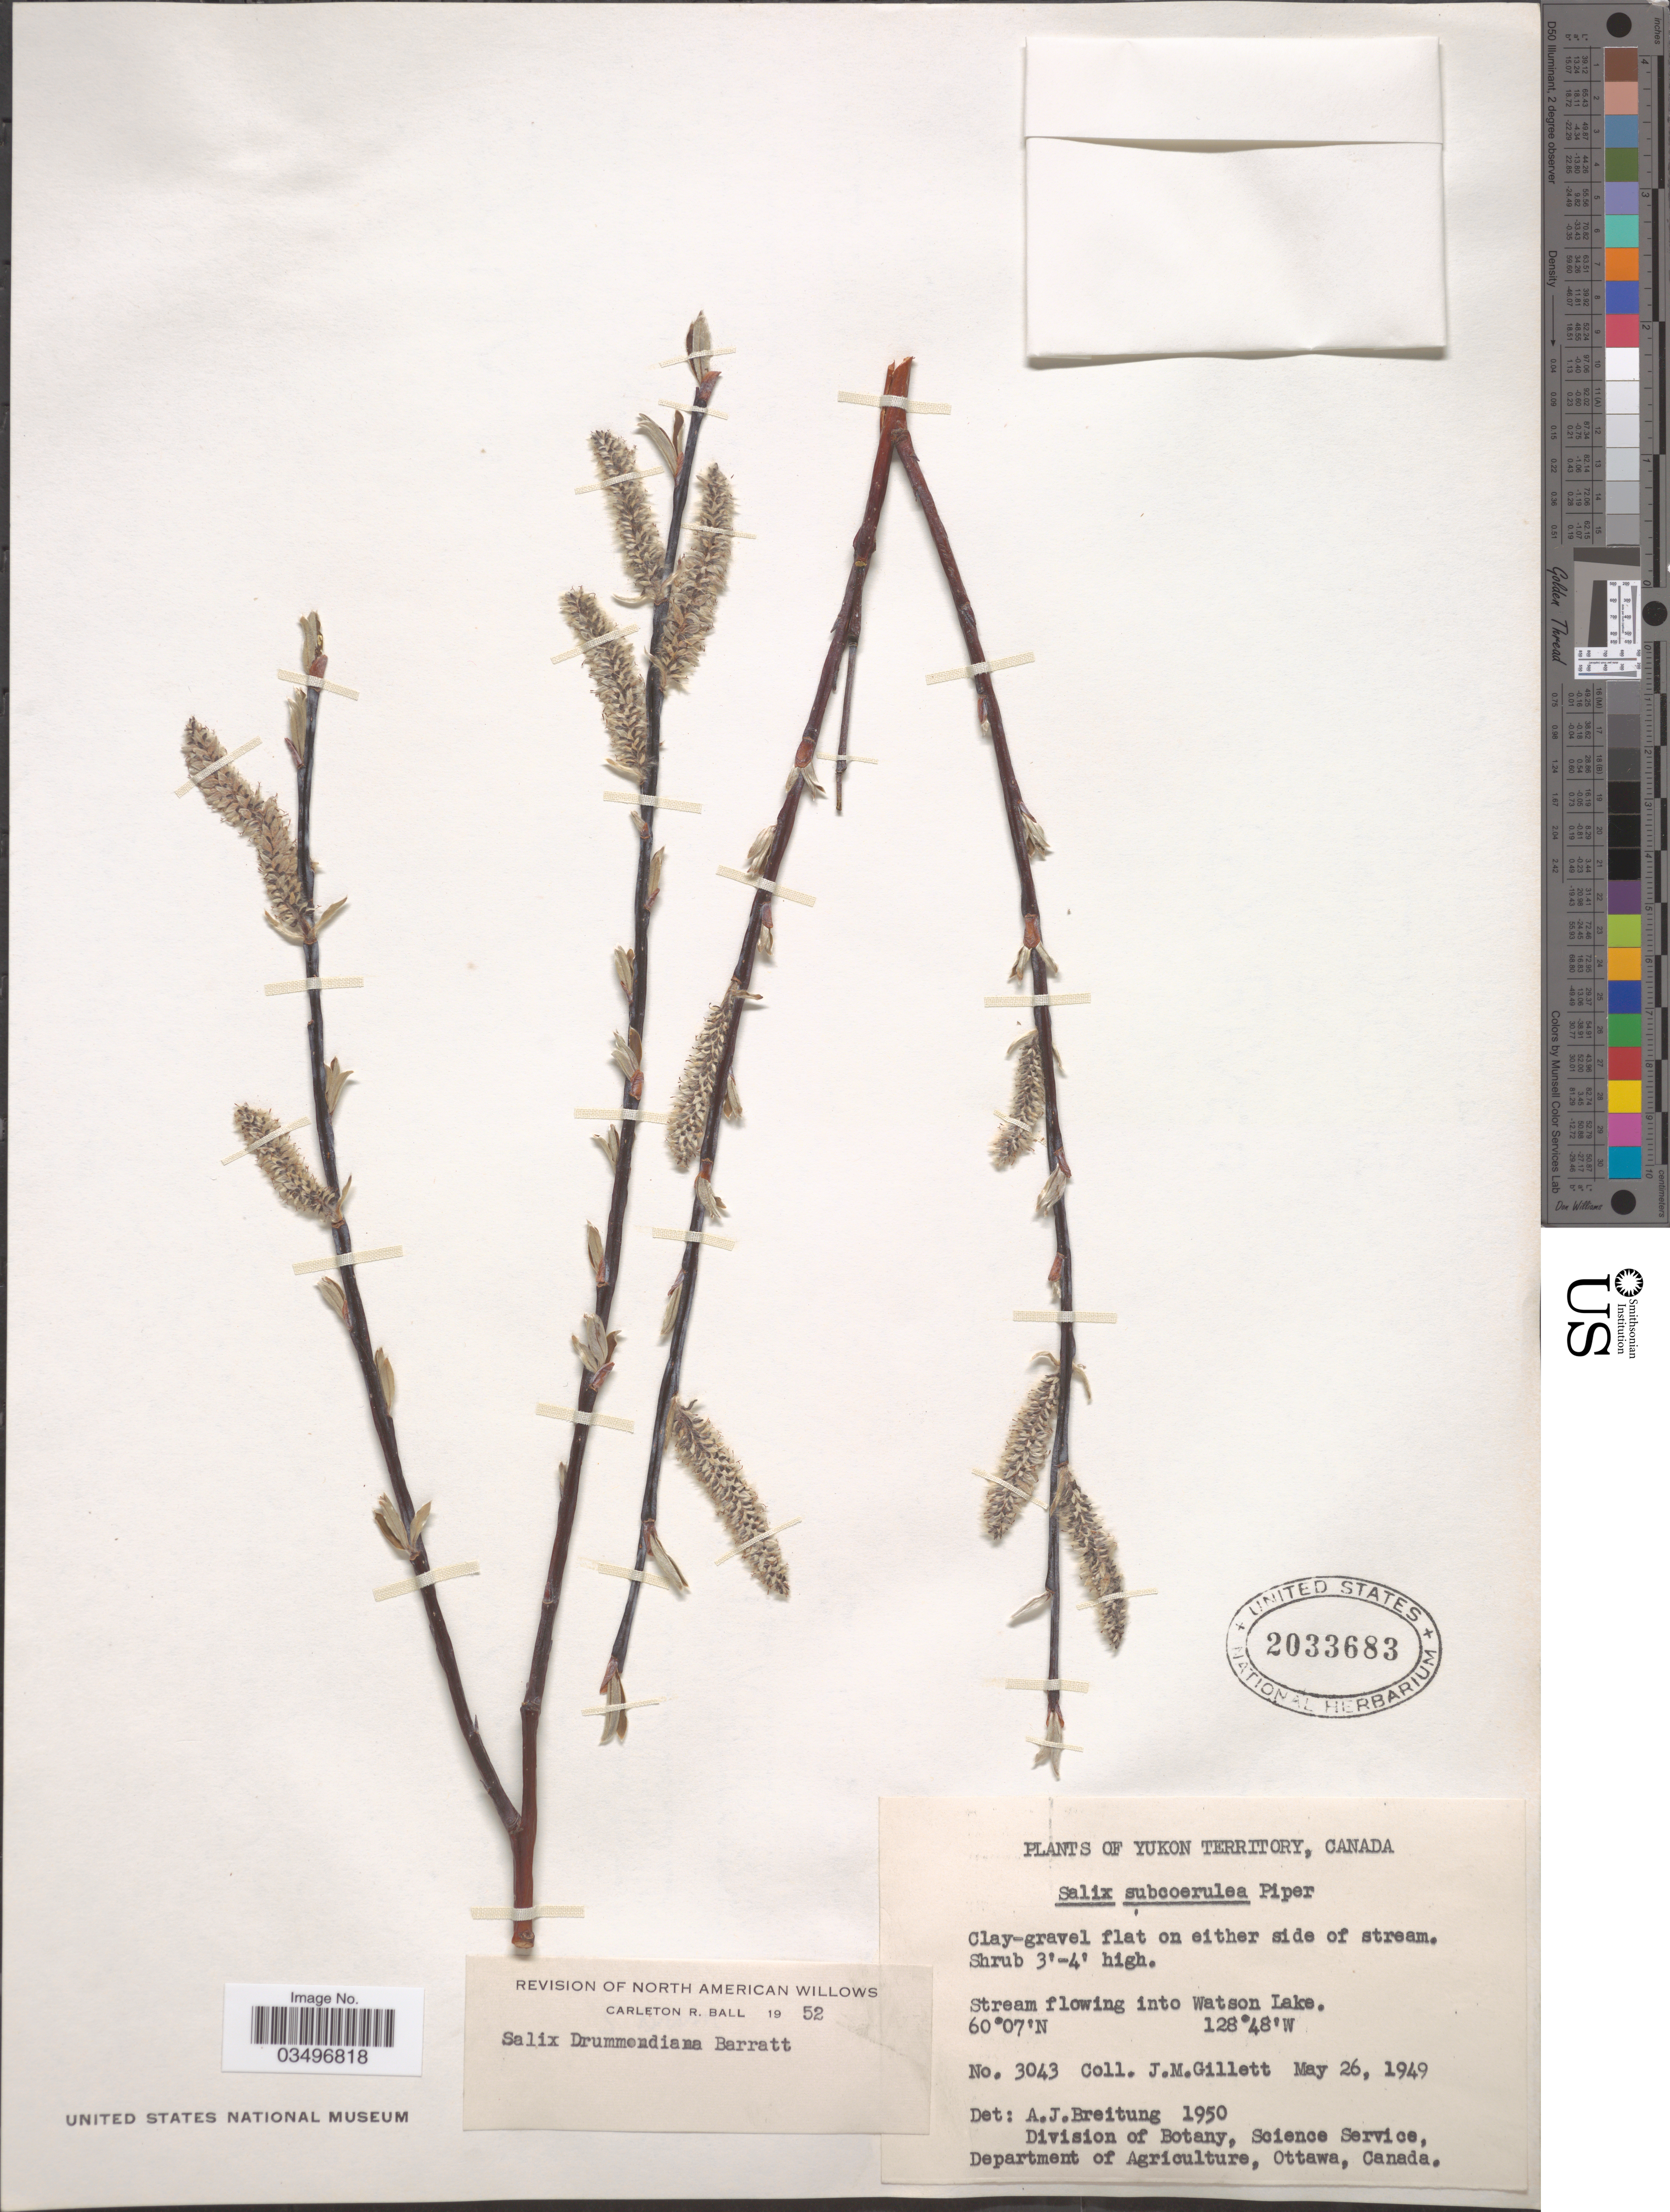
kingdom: Plantae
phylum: Tracheophyta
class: Magnoliopsida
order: Malpighiales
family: Salicaceae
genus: Salix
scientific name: Salix drummondiana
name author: Barratt ex Hook.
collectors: J. M. Gillett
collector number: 3043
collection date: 1949-05-26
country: Canada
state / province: Yukon Territory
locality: On either side of stream. Stream flowing into Watson Lake.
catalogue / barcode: US 2033683